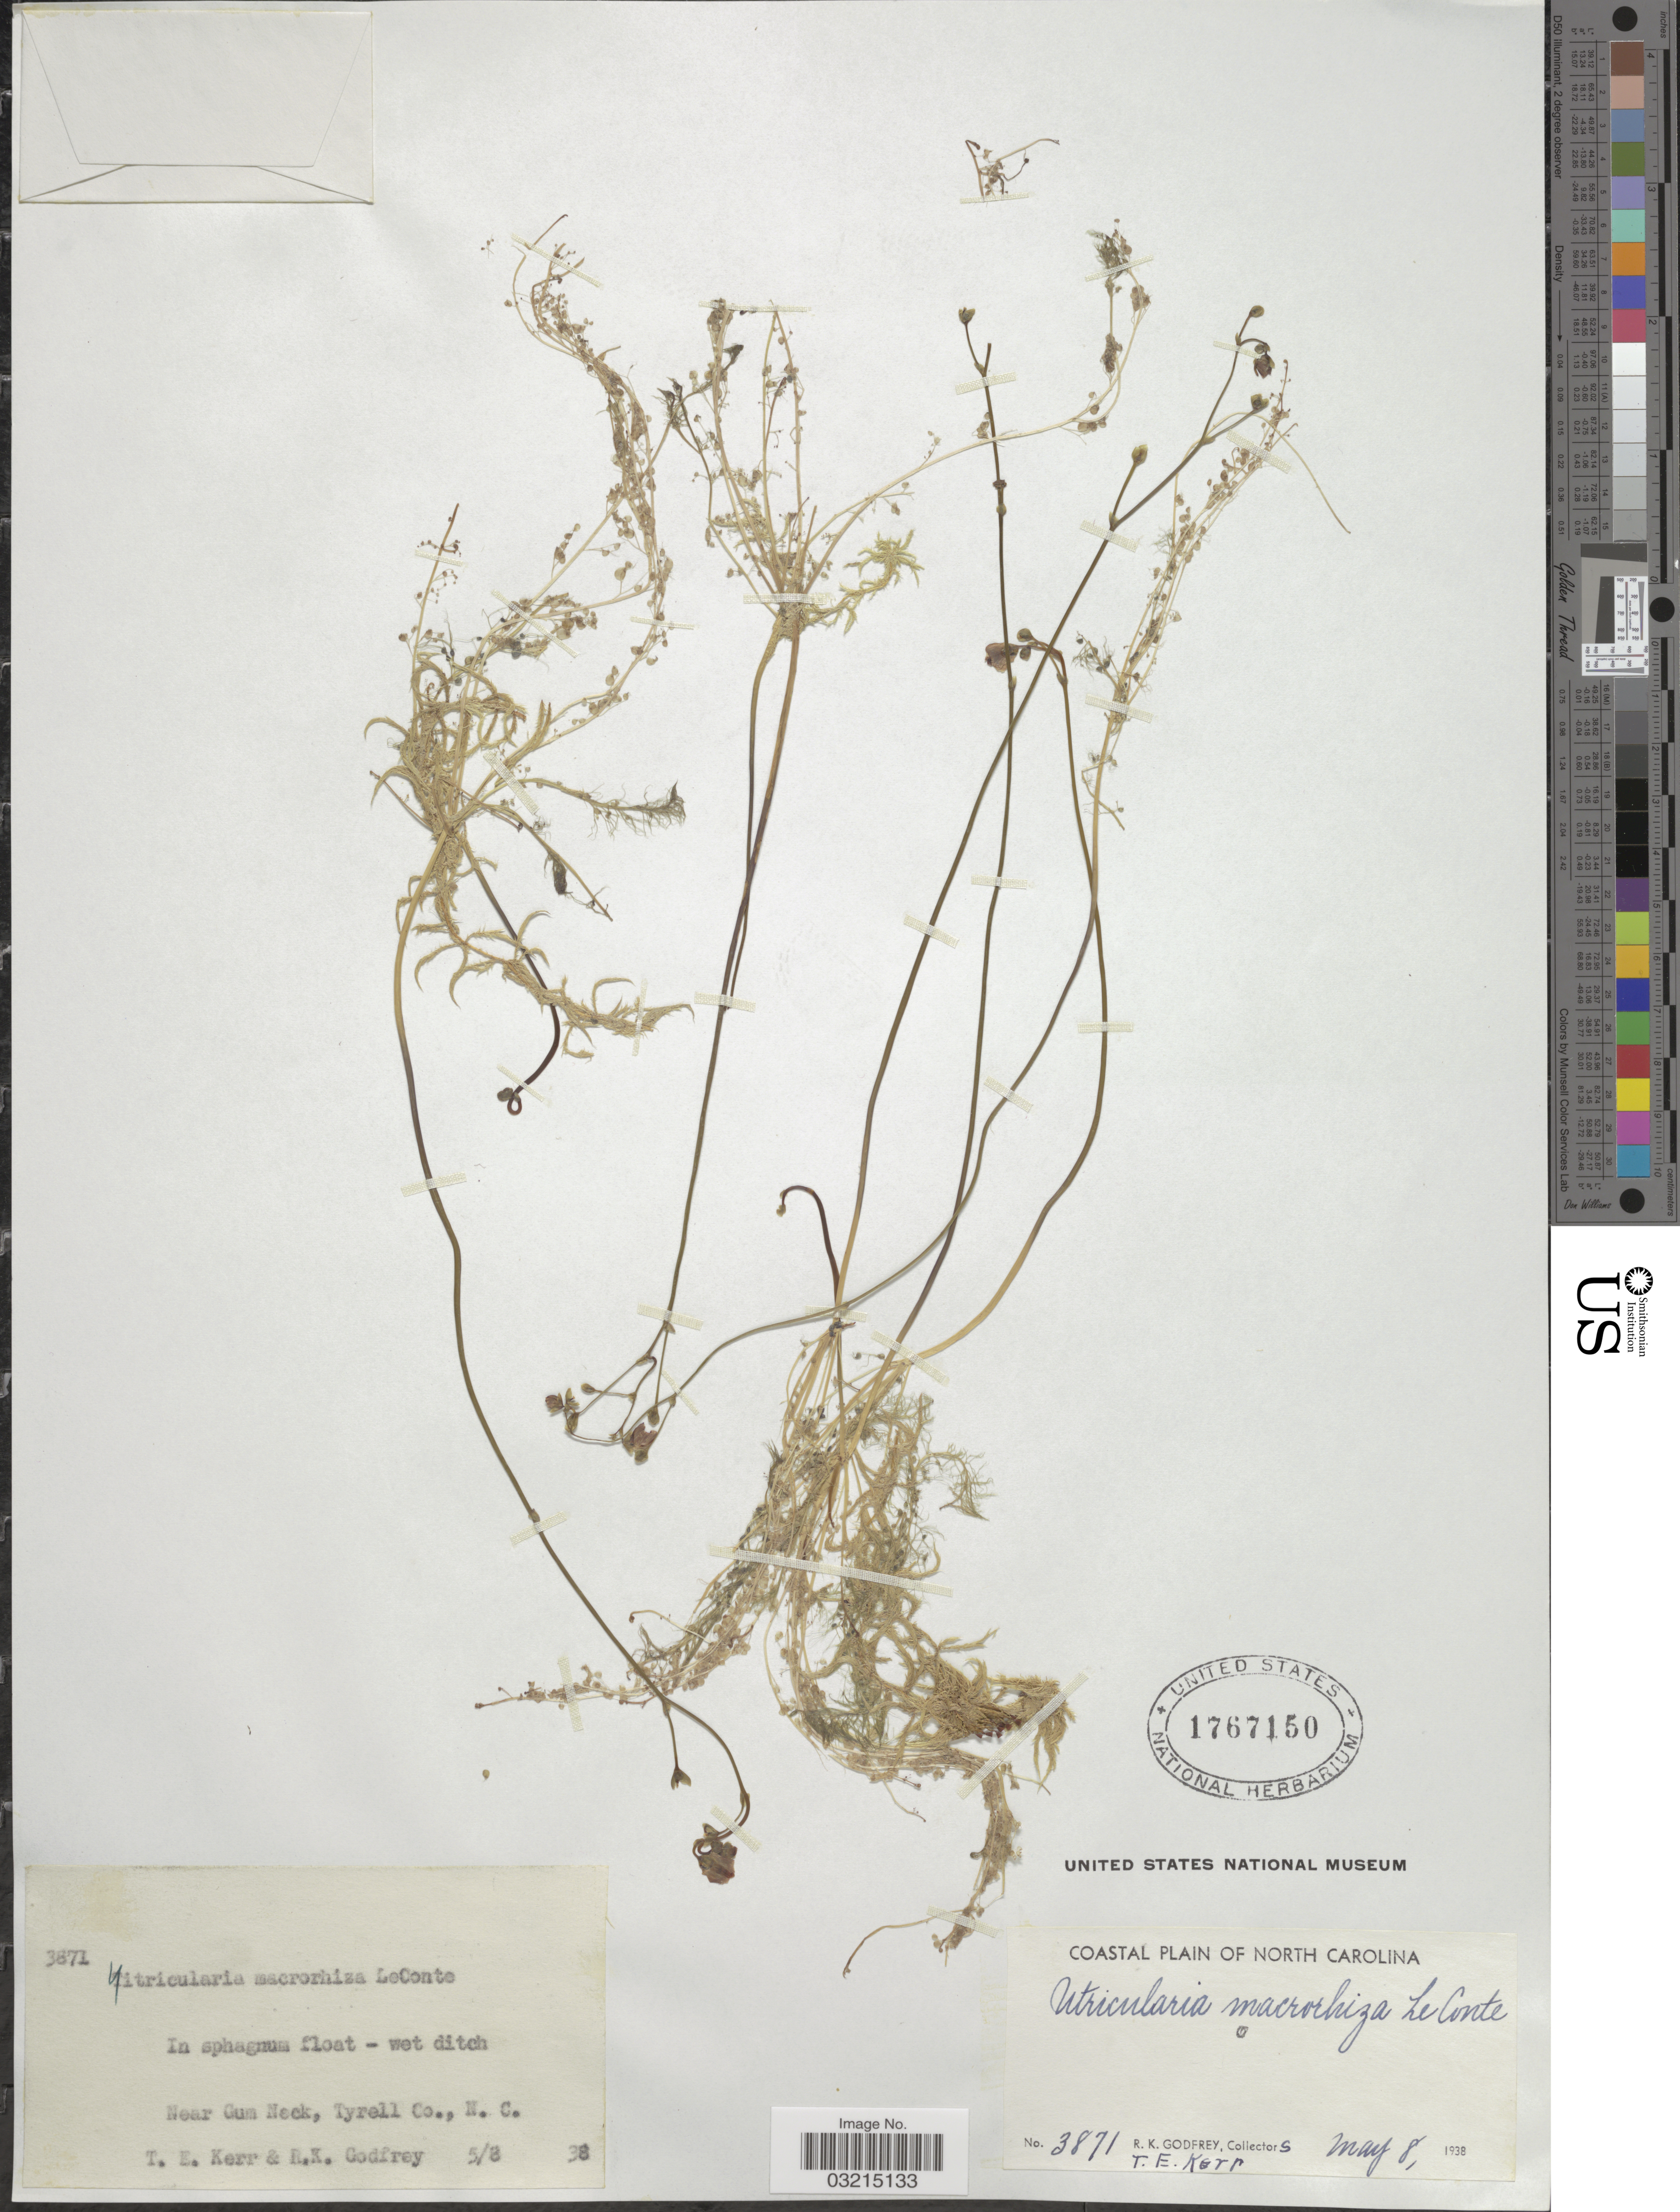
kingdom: Plantae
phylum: Tracheophyta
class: Magnoliopsida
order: Lamiales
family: Lentibulariaceae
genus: Utricularia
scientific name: Utricularia gibba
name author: L.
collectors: T. E. Kerr & R. K. Godfrey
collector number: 3871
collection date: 1938-05-08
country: United States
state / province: North Carolina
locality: Coastal Plain of North Carolina. Near Gum Neck, Tyrell Co.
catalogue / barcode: US 1767150